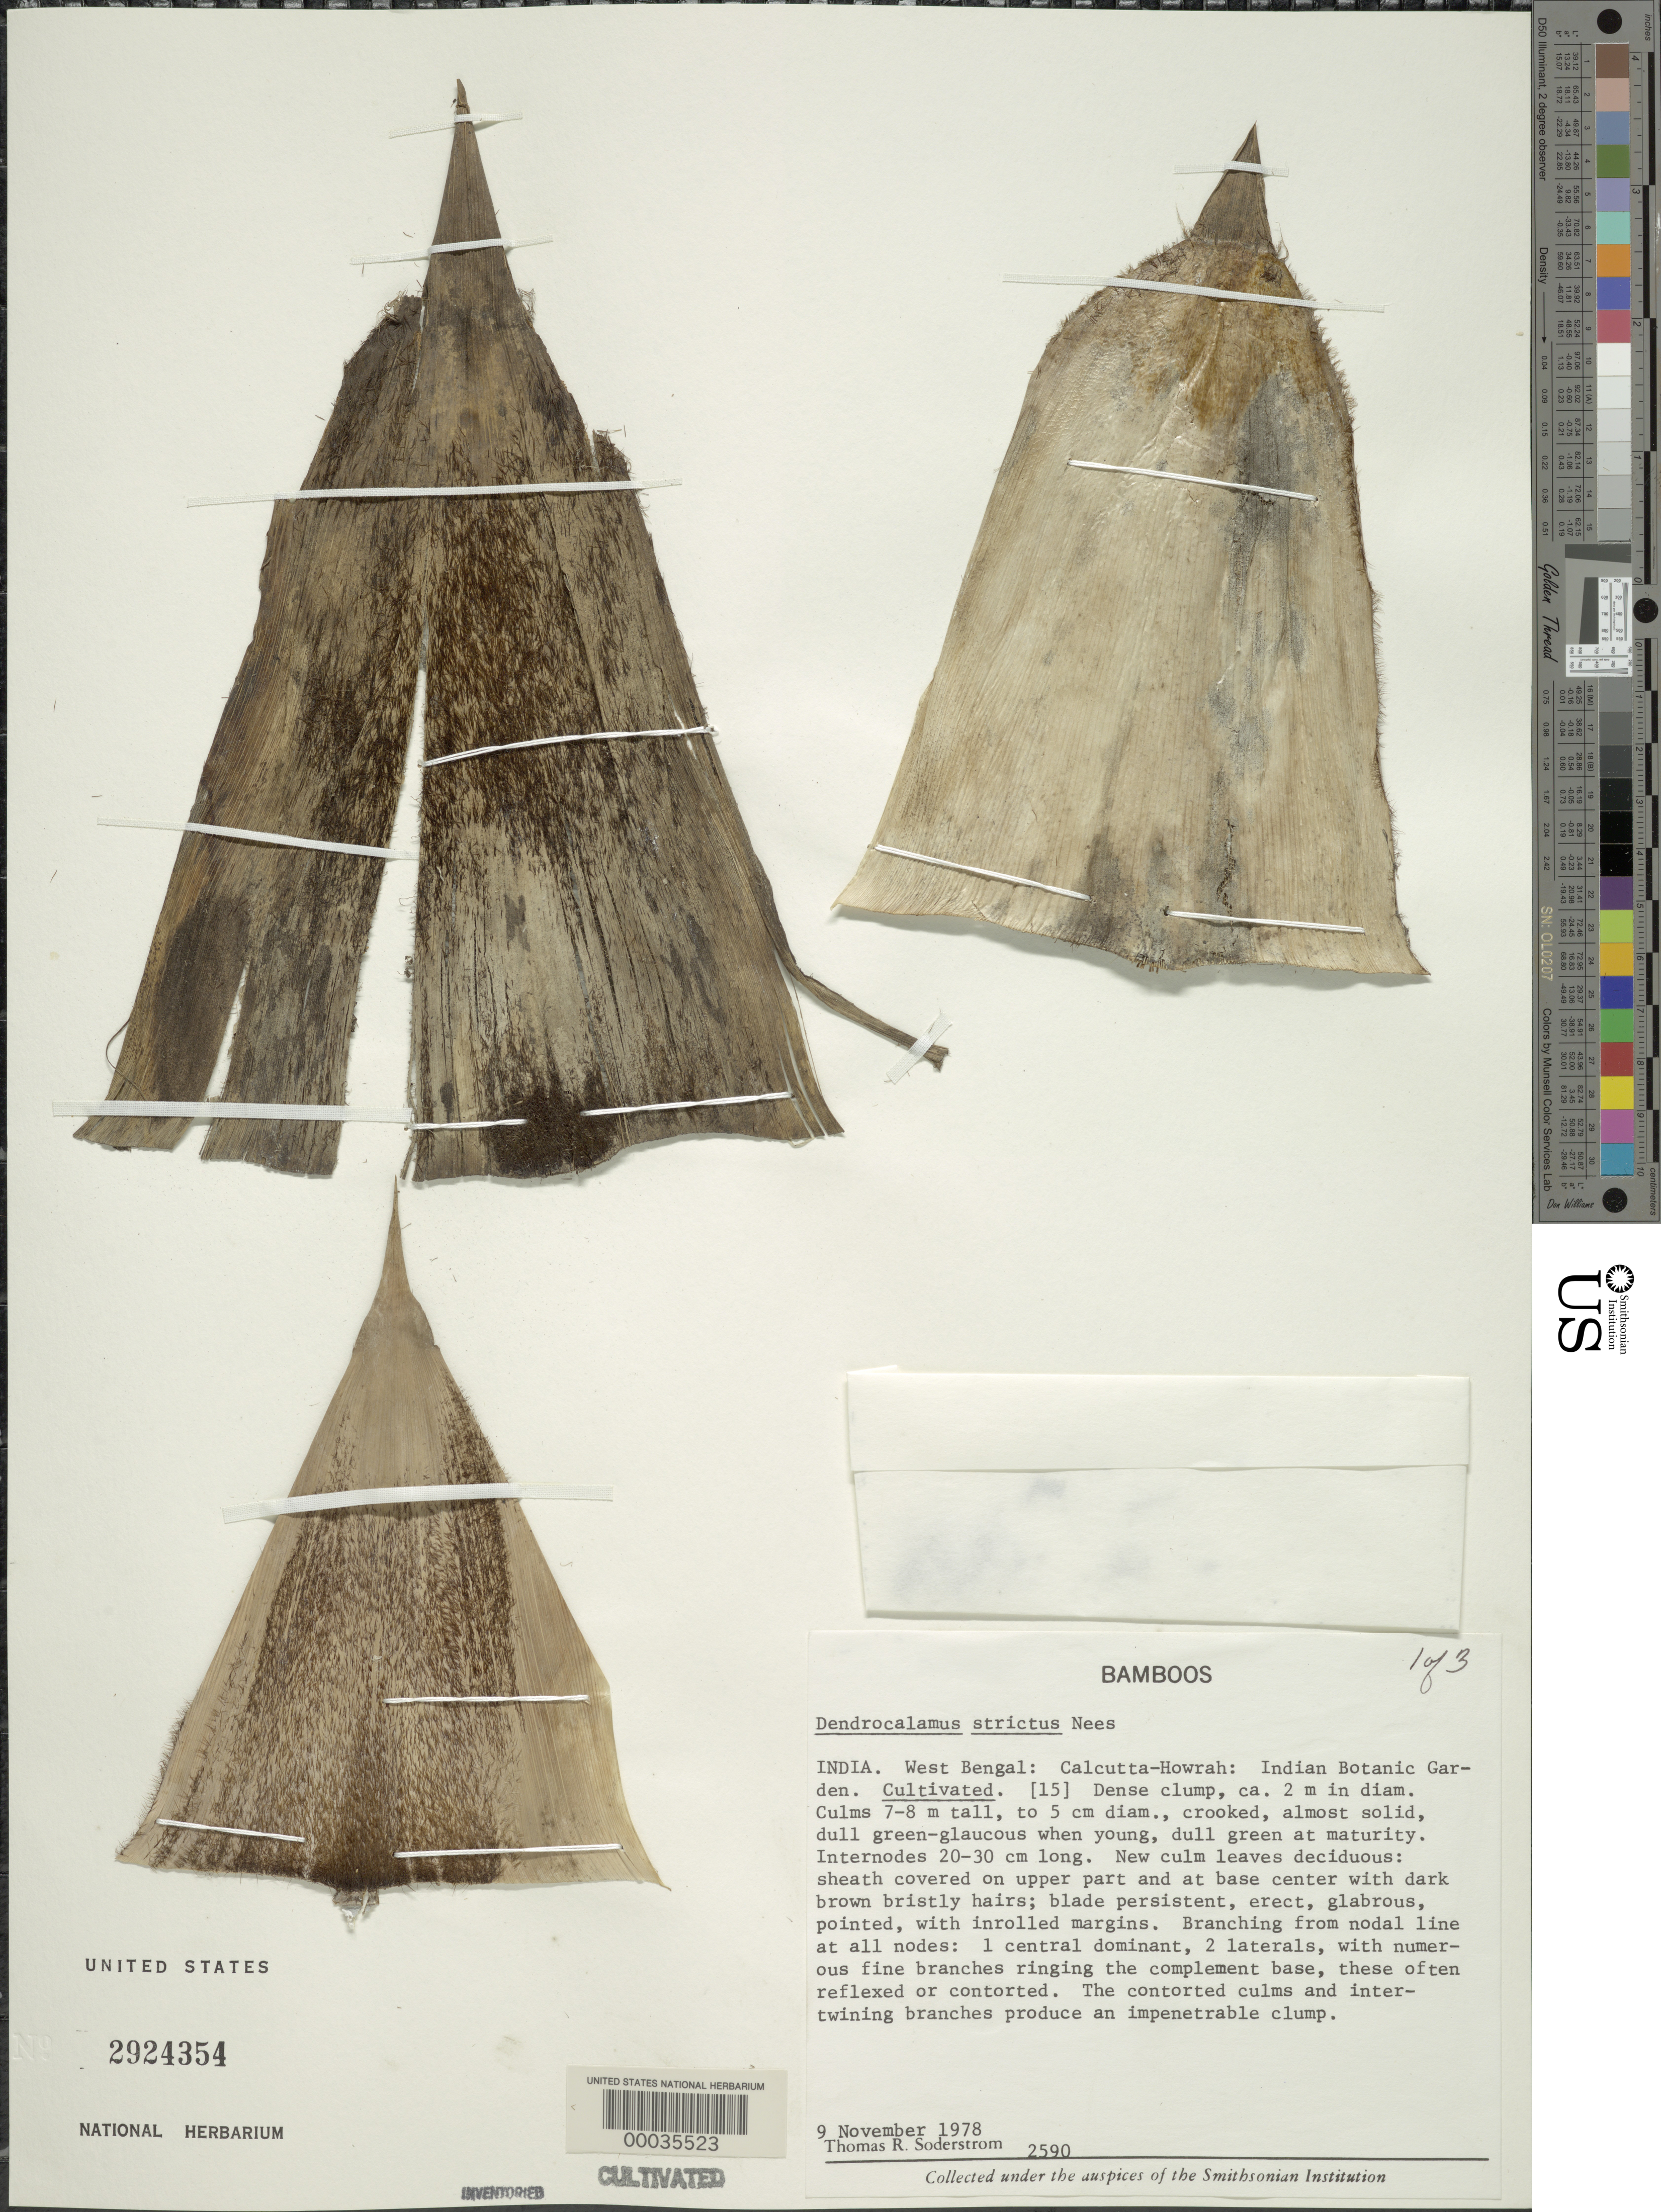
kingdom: Plantae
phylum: Tracheophyta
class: Liliopsida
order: Poales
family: Poaceae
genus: Dendrocalamus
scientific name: Dendrocalamus strictus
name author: (Roxb.) Nees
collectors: T. R. Soderstrom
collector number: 2590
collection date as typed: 09 Nov 1978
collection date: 1978-11-09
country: India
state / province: West Bengal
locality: Indian botanic garden - calcutta/howrah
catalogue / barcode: US 2924354